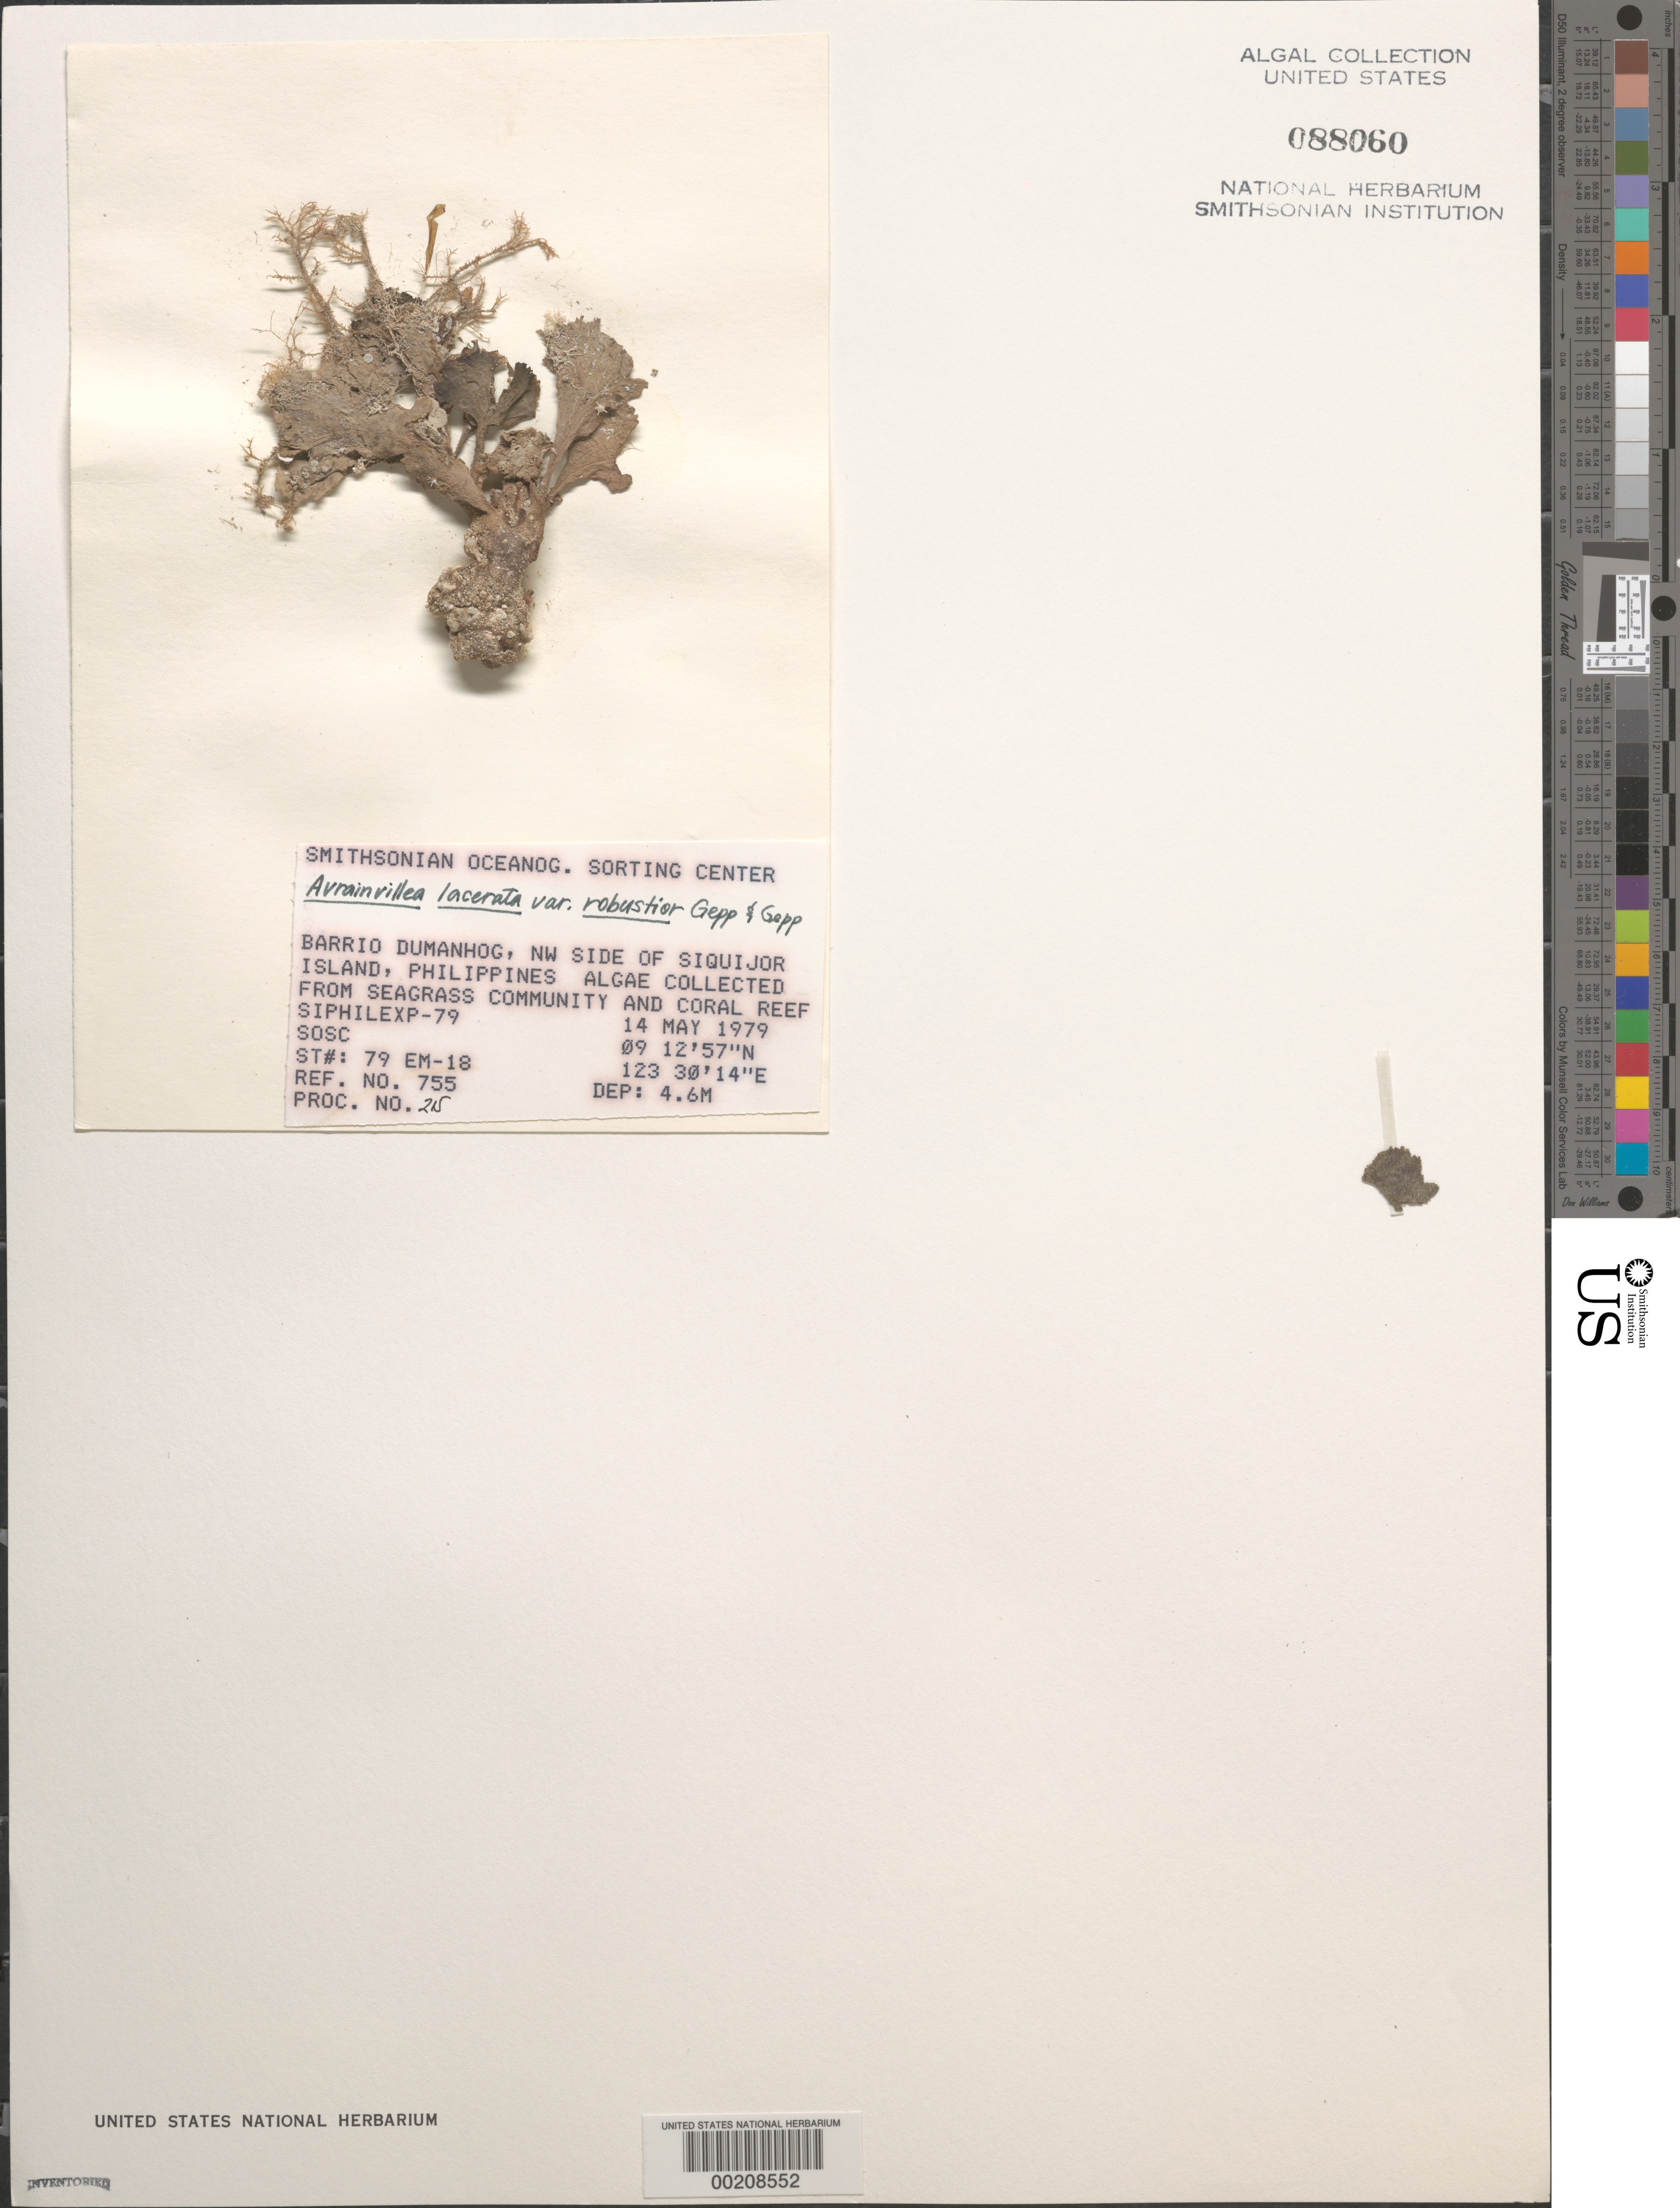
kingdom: Plantae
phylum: Chlorophyta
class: Ulvophyceae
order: Bryopsidales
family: Dichotomosiphonaceae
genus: Avrainvillea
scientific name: Avrainvillea lacerata var. robustior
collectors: SOSC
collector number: Station 79 Em-18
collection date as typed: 14 May 1979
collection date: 1979-05-14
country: Philippines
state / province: Central Visayas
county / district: Siquijor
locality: Visayan, Barrio dumanhog, siquijor island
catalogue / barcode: US 88060